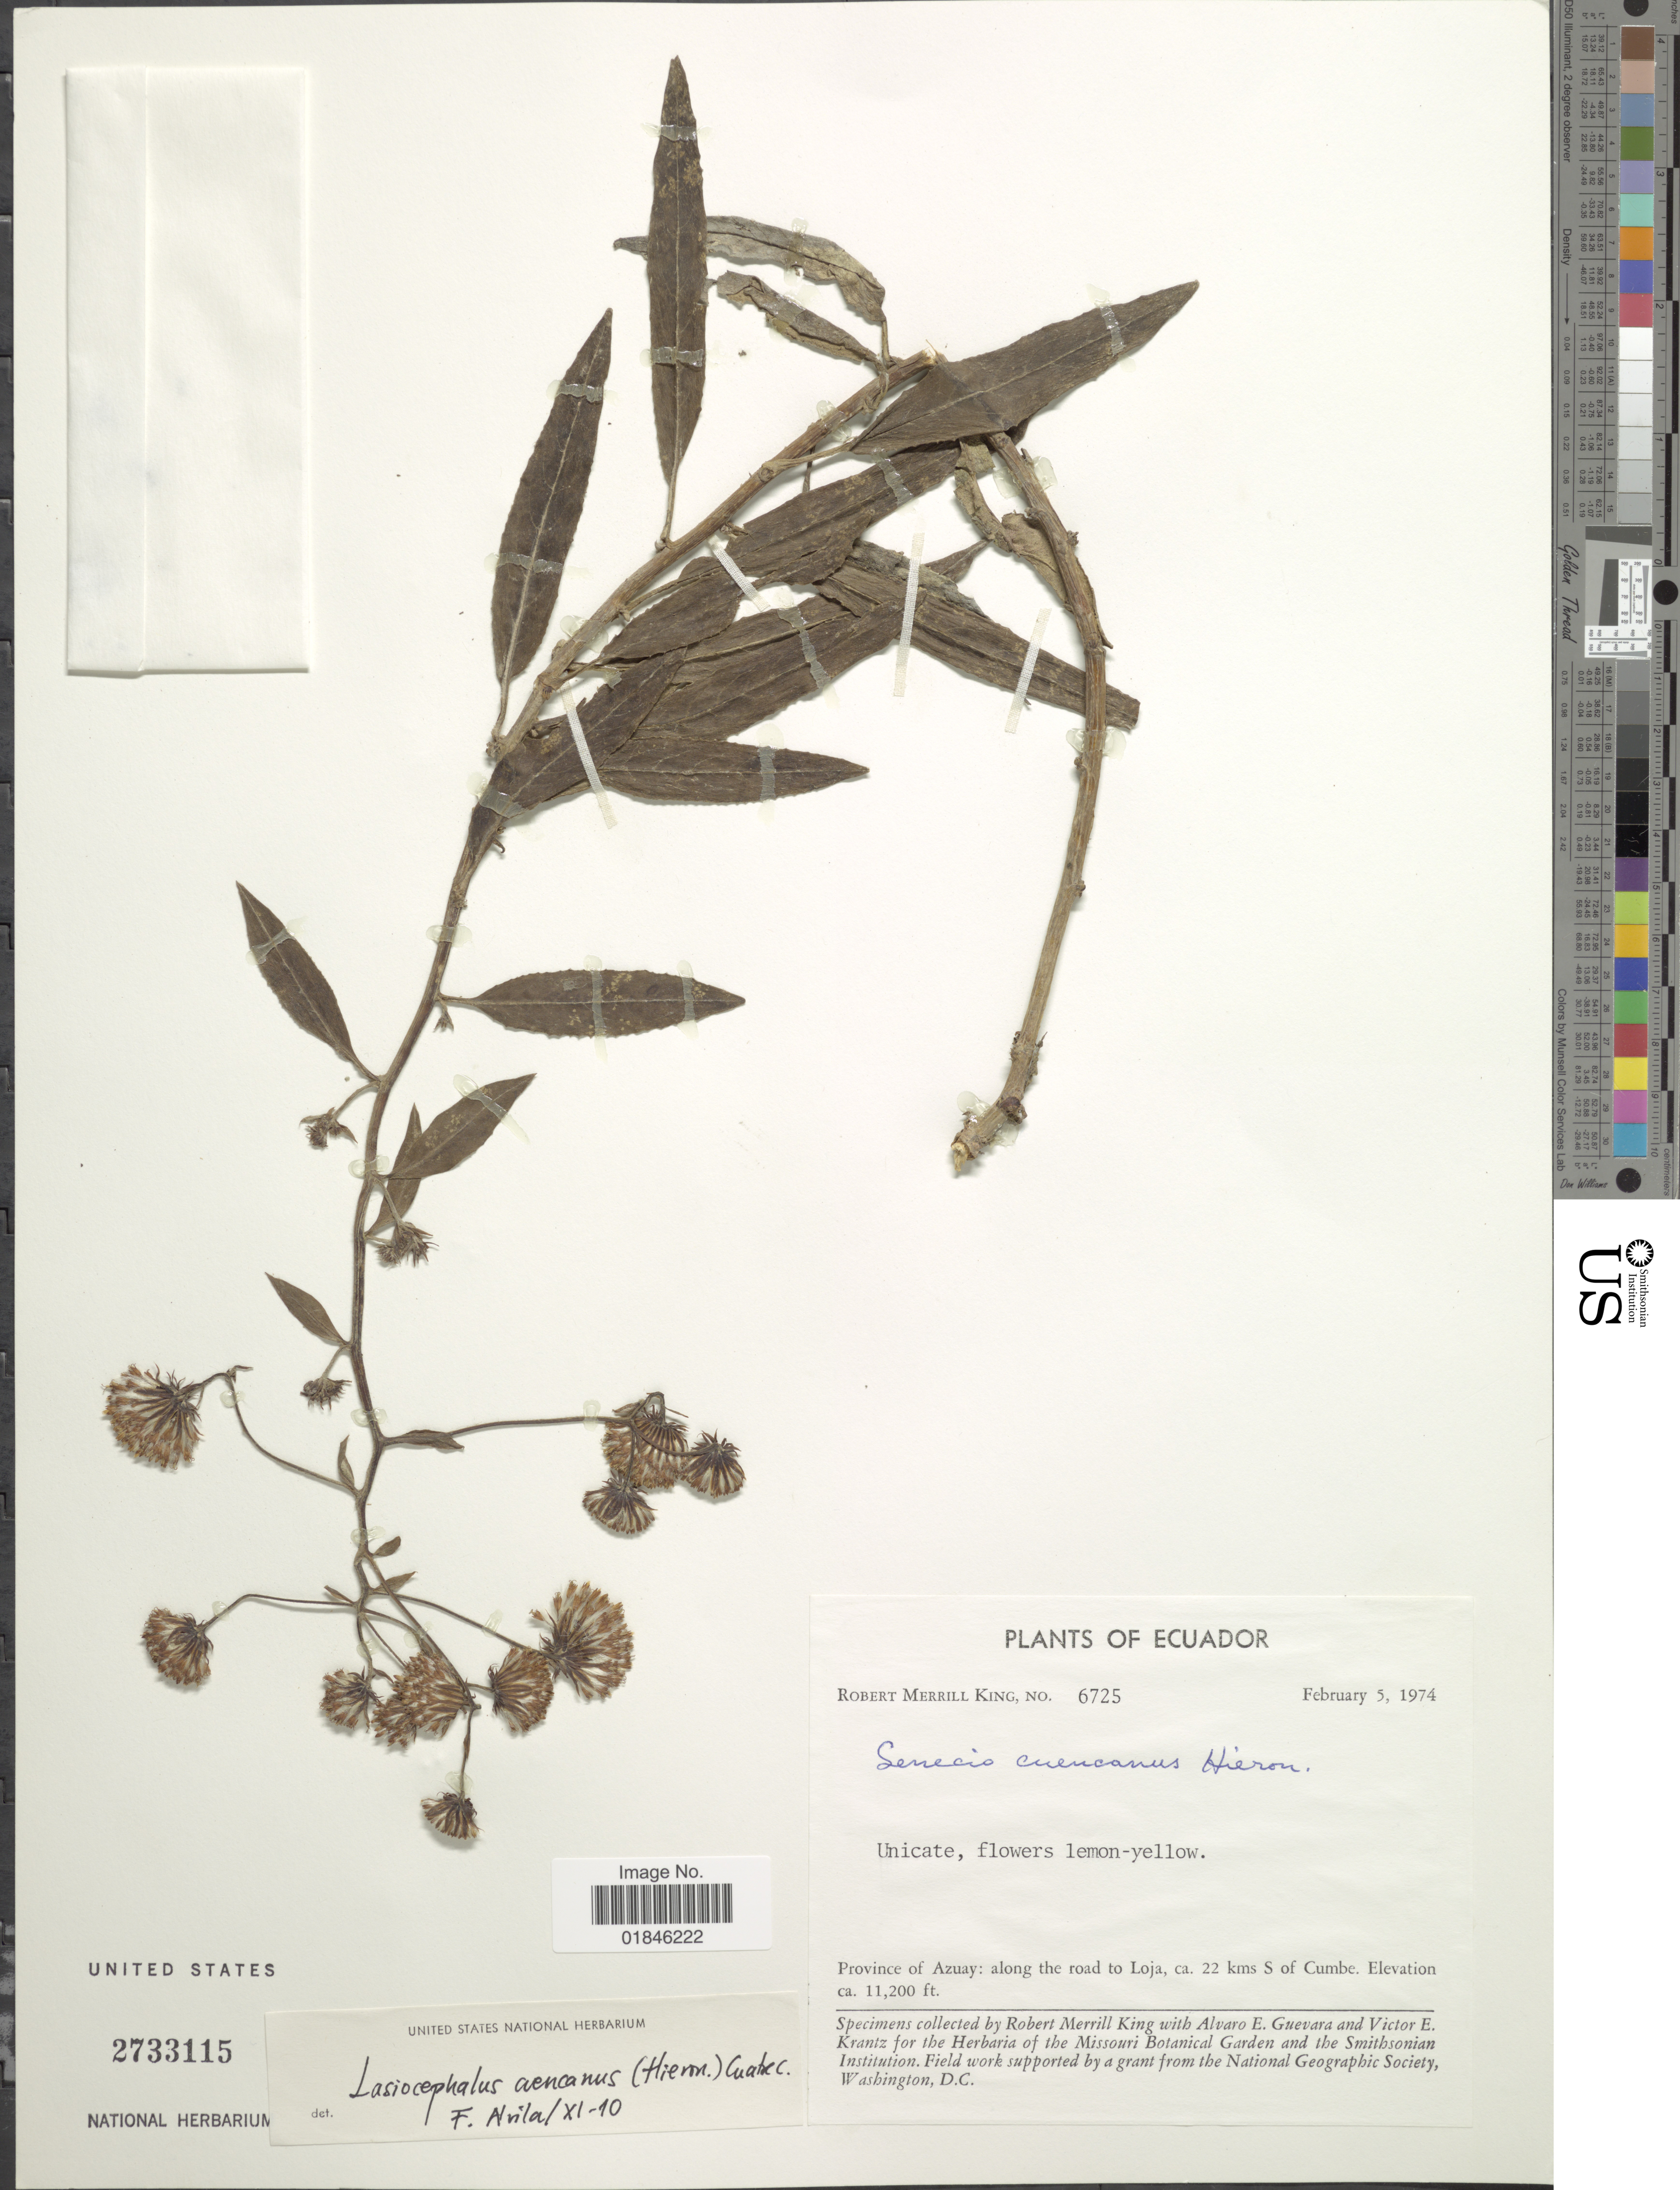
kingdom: Plantae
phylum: Tracheophyta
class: Magnoliopsida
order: Asterales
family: Asteraceae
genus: Senecio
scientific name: Senecio cuencanus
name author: Hieron.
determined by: Salomon, Luciana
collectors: R. M. King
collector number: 6725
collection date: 1974-02-05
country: Ecuador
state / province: Azuay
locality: Province of Azuay: along the road to Loja, ca. 22 kms S of Cumbe.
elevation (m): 3414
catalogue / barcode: US 2733115